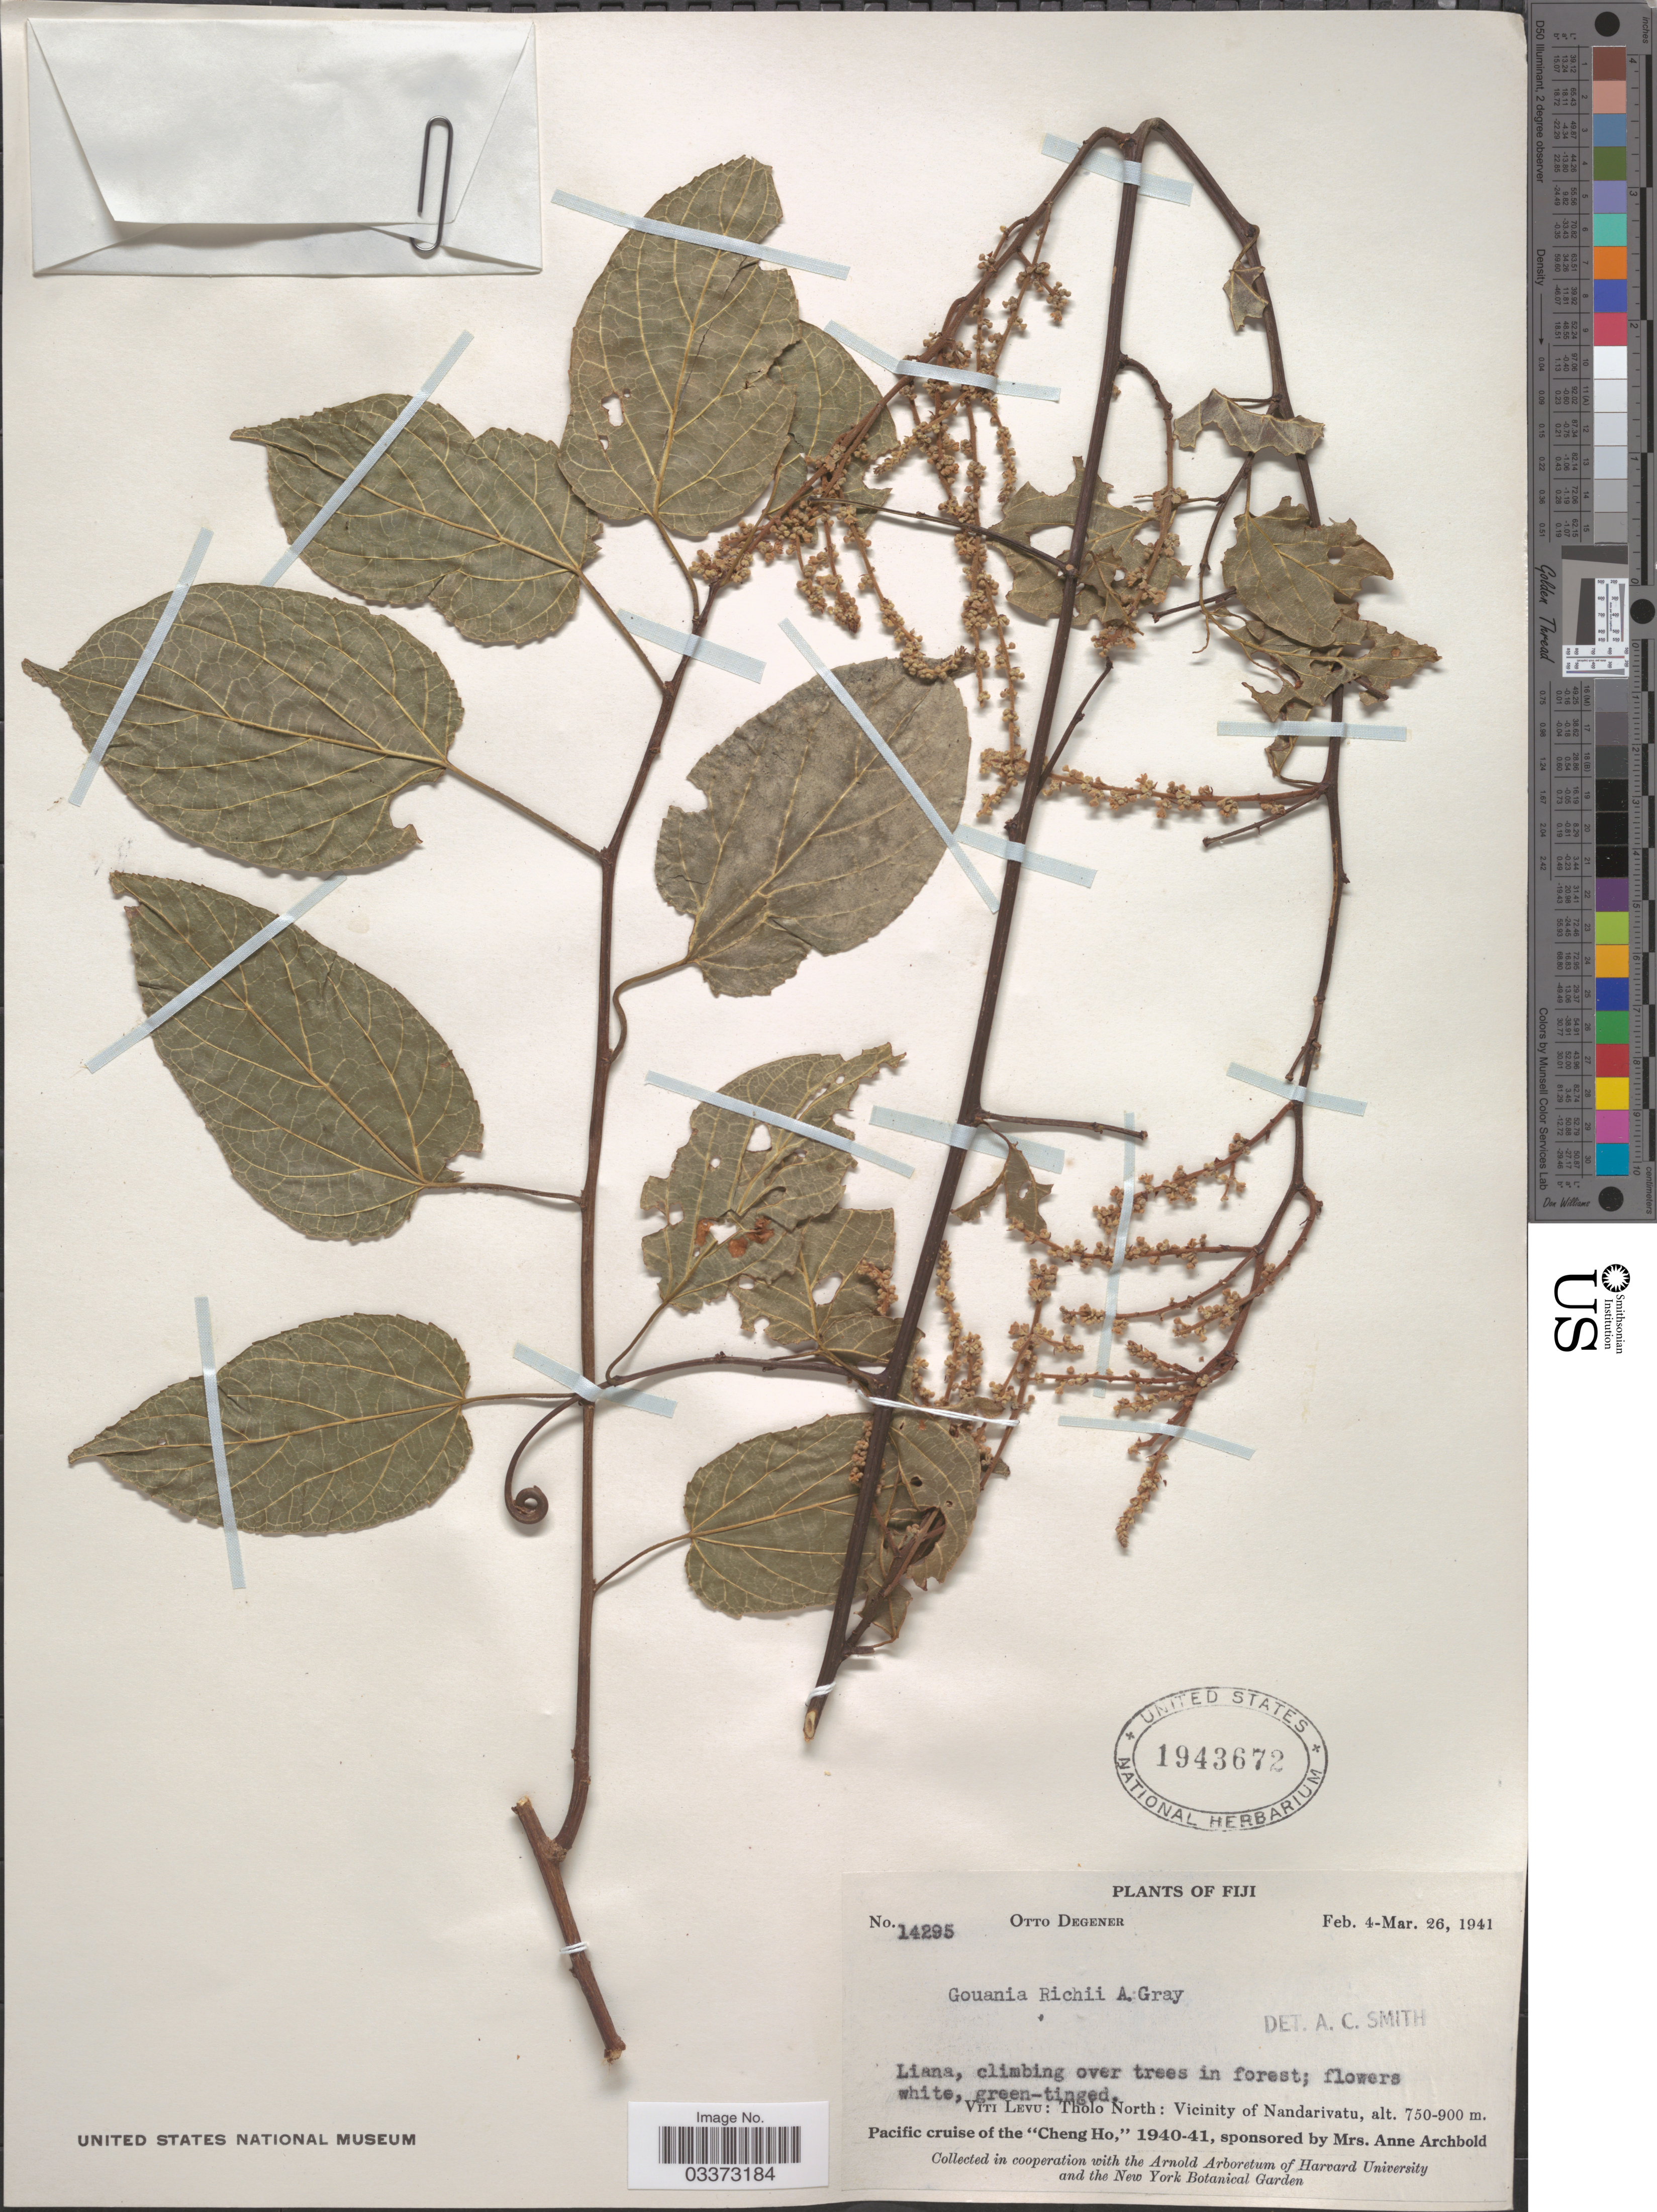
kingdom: Plantae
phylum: Tracheophyta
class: Magnoliopsida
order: Rosales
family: Rhamnaceae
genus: Gouania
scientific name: Gouania richii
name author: A. Gray in Wilkes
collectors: O. Degener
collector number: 14295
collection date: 1941-02-04/1941-03-26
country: Fiji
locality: Viti Levu: Tholo North: Vicinity of Nandarivatu.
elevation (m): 750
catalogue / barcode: US 1943672